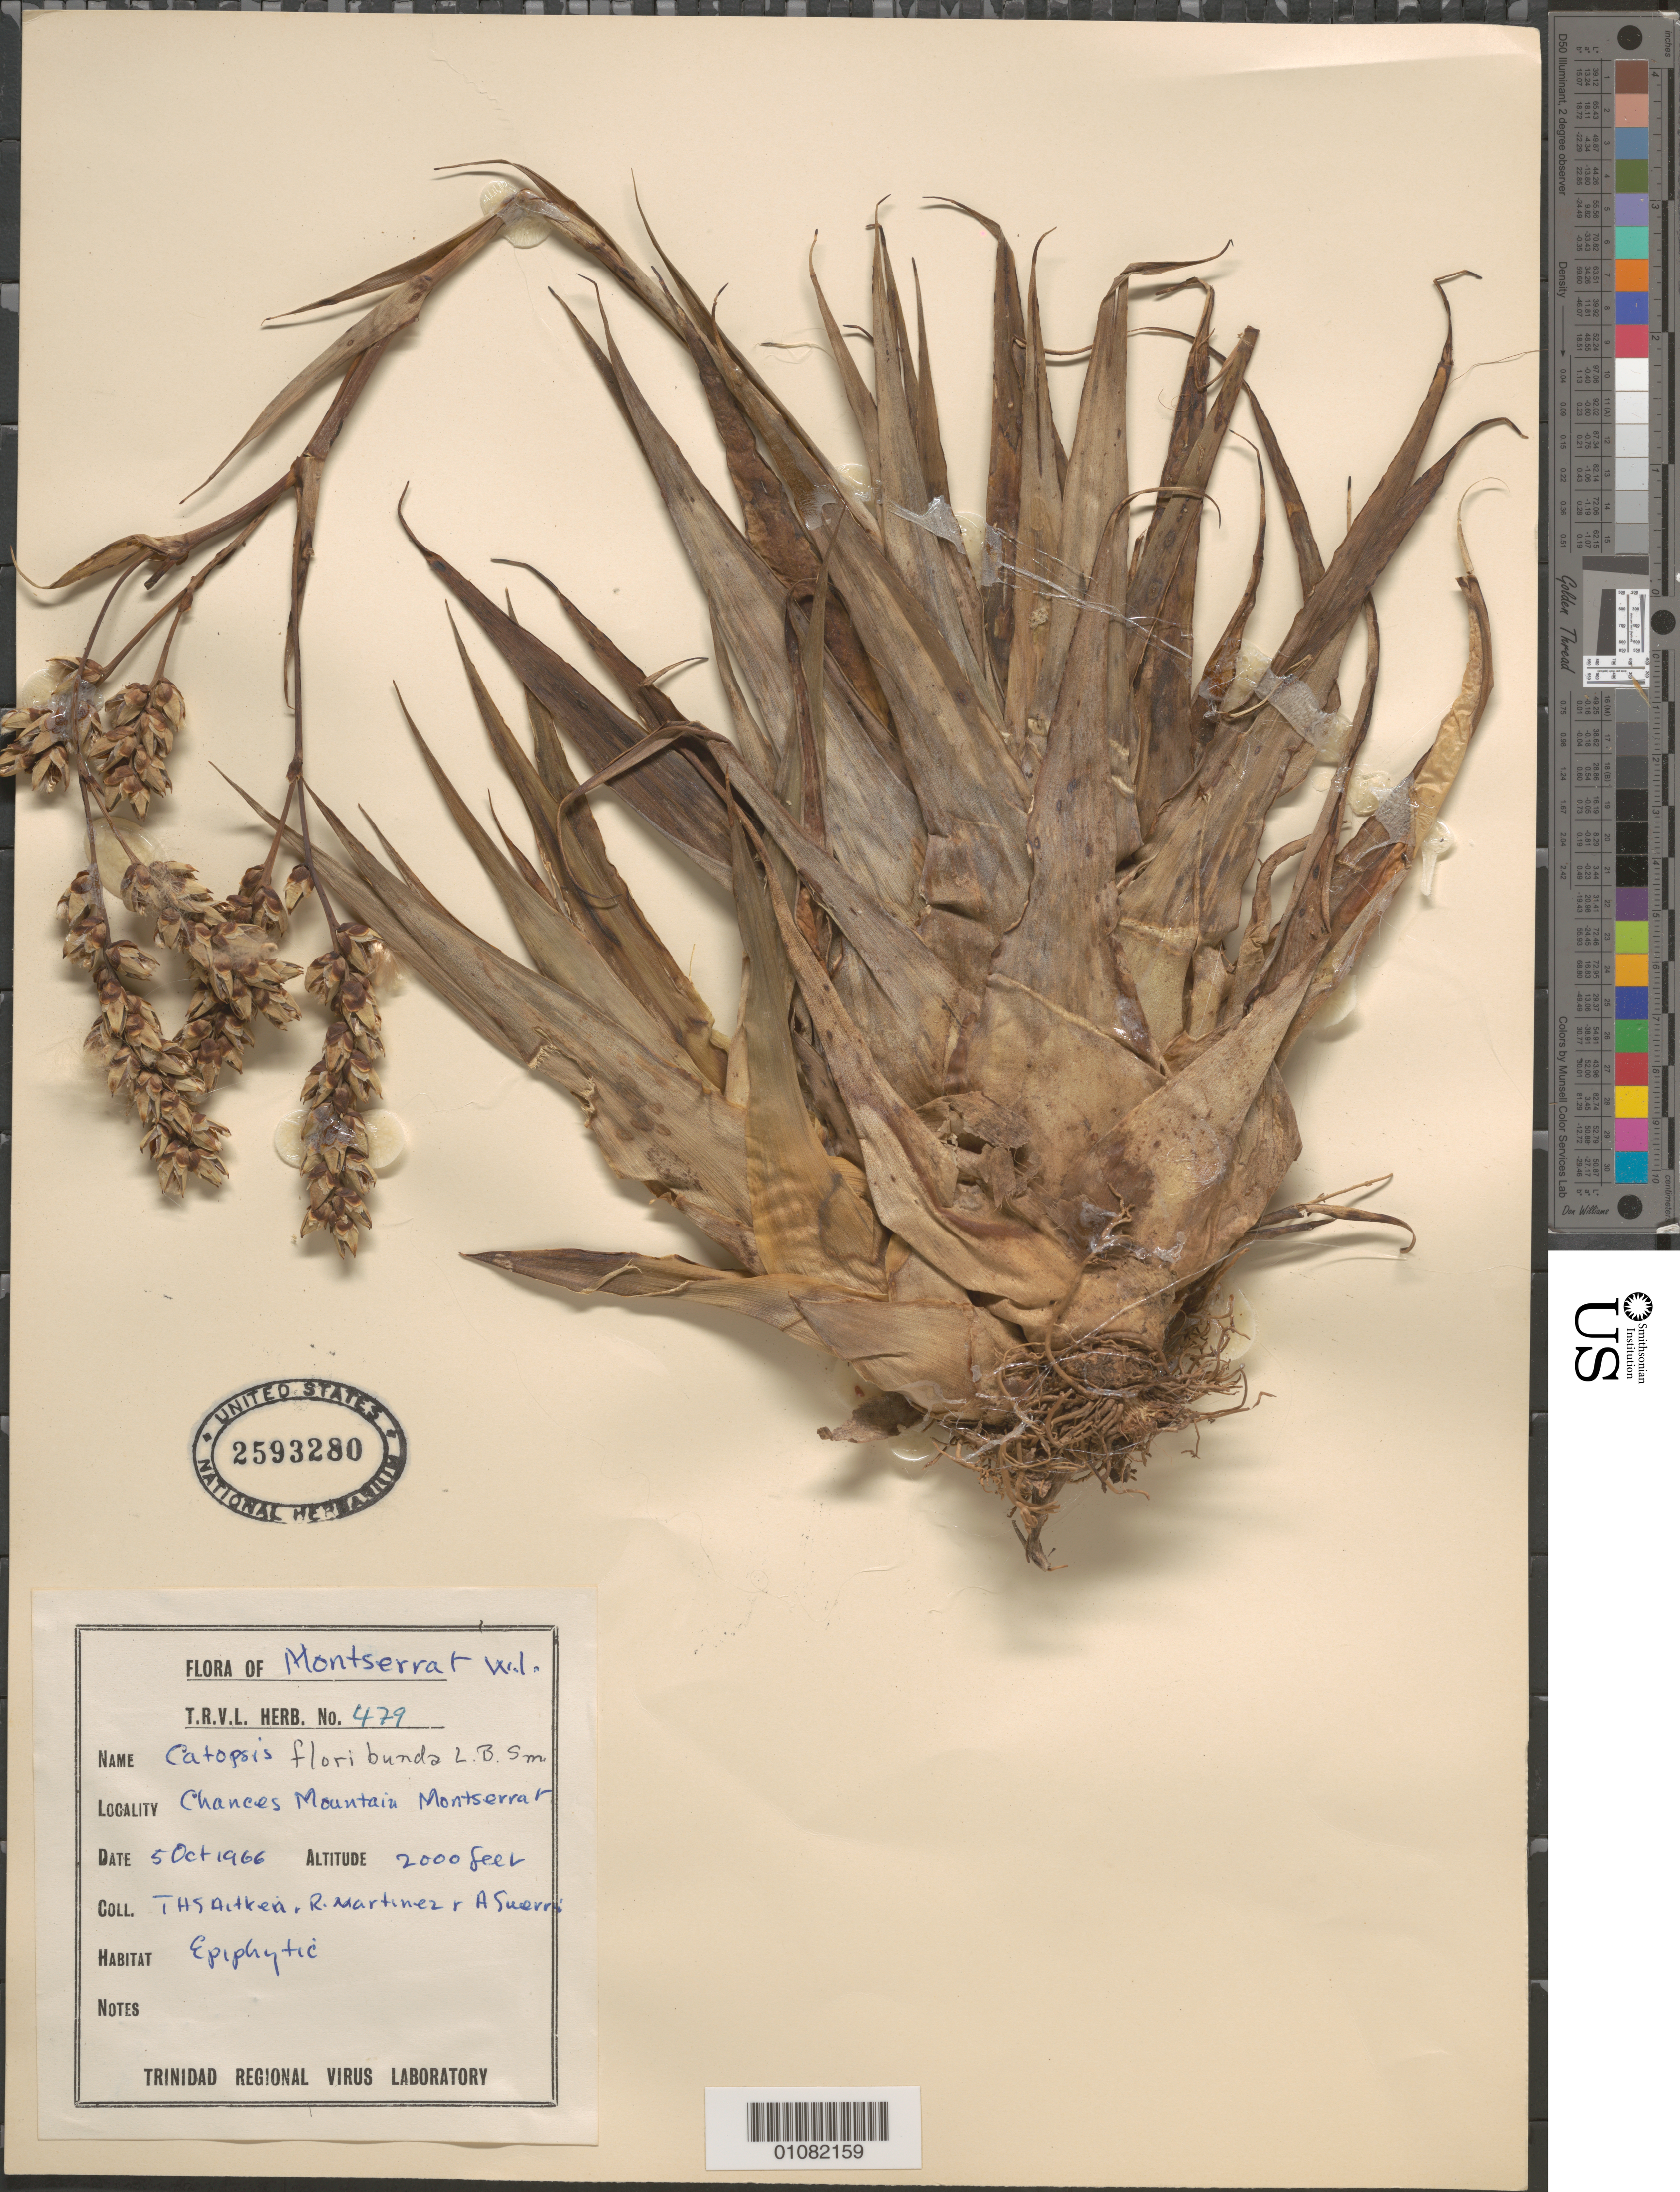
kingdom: Plantae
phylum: Tracheophyta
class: Liliopsida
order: Poales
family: Bromeliaceae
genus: Catopsis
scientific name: Catopsis floribunda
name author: L.B. Sm.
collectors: T. Aitken, R. Martinez & A. Guerra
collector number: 479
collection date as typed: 05 Oct 1966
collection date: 1966-10-05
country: Montserrat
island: Montserrat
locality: Chances Mountain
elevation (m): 610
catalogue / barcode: US 2593280